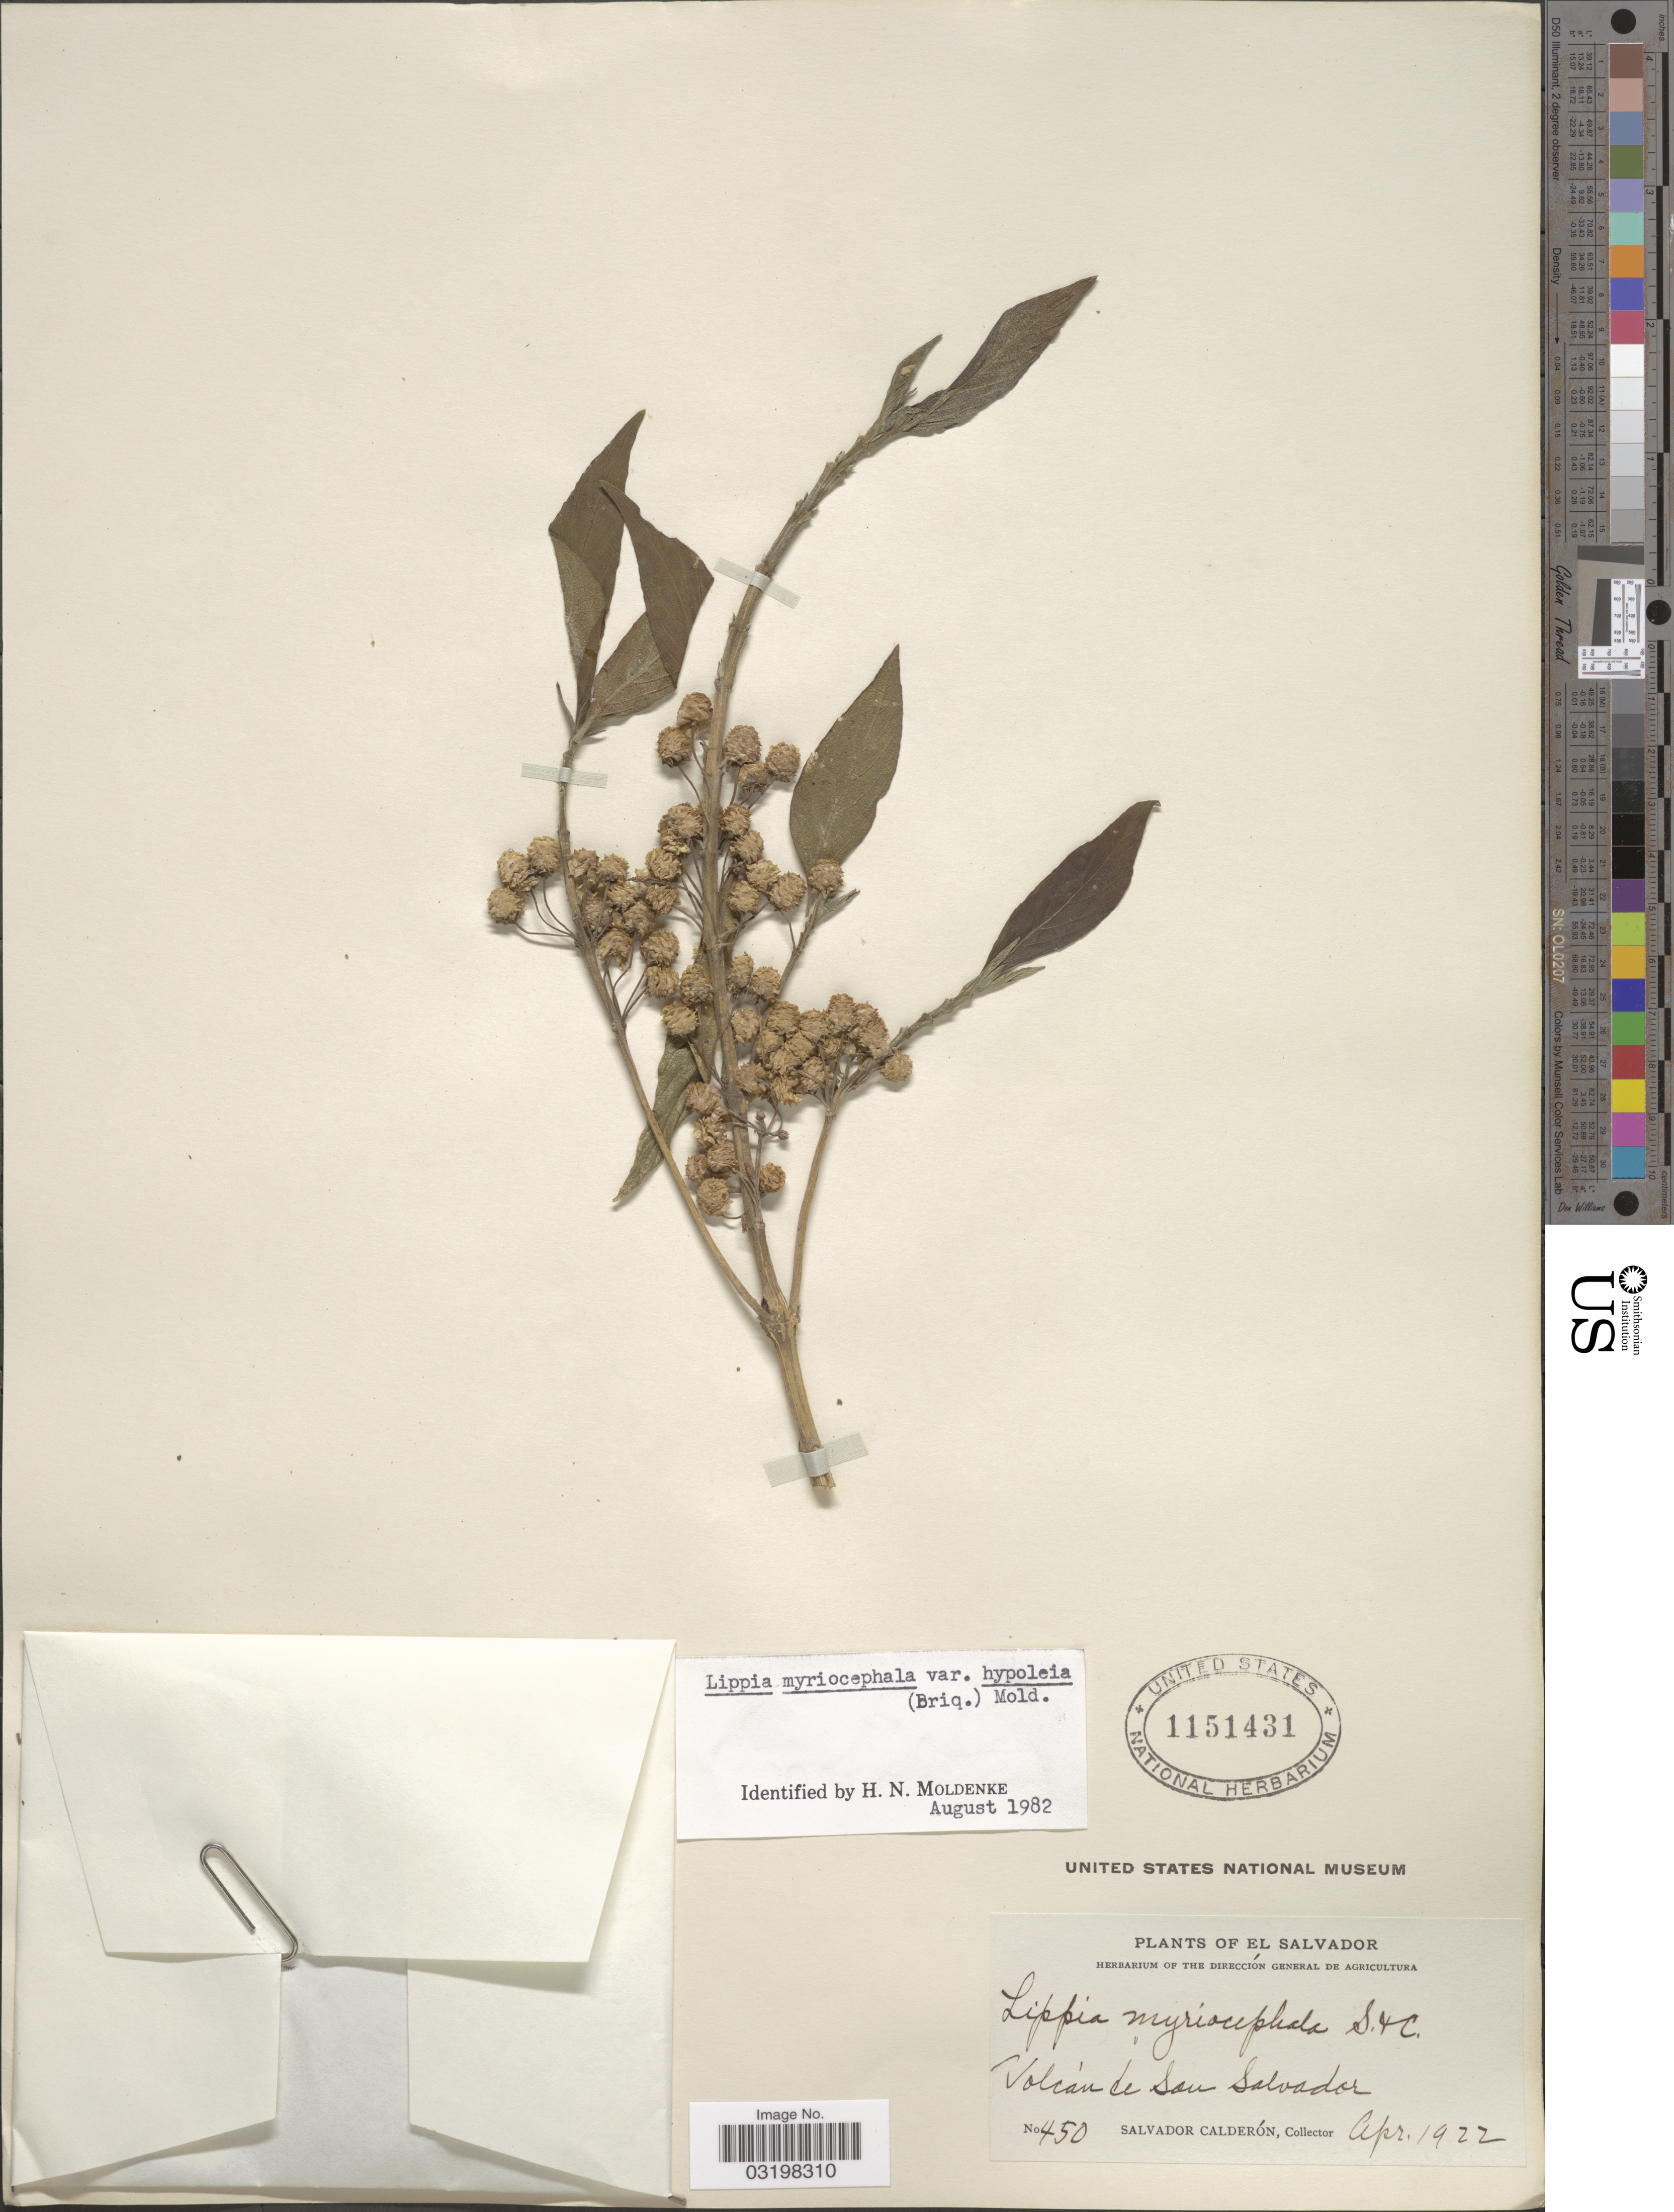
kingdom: Plantae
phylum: Tracheophyta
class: Magnoliopsida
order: Lamiales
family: Verbenaceae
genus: Lippia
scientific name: Lippia myriocephala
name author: Schltdl. & Cham.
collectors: S. Calderón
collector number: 450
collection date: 1922-04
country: El Salvador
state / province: San Salvador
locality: Volcán de San Salvador.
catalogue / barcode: US 1151431